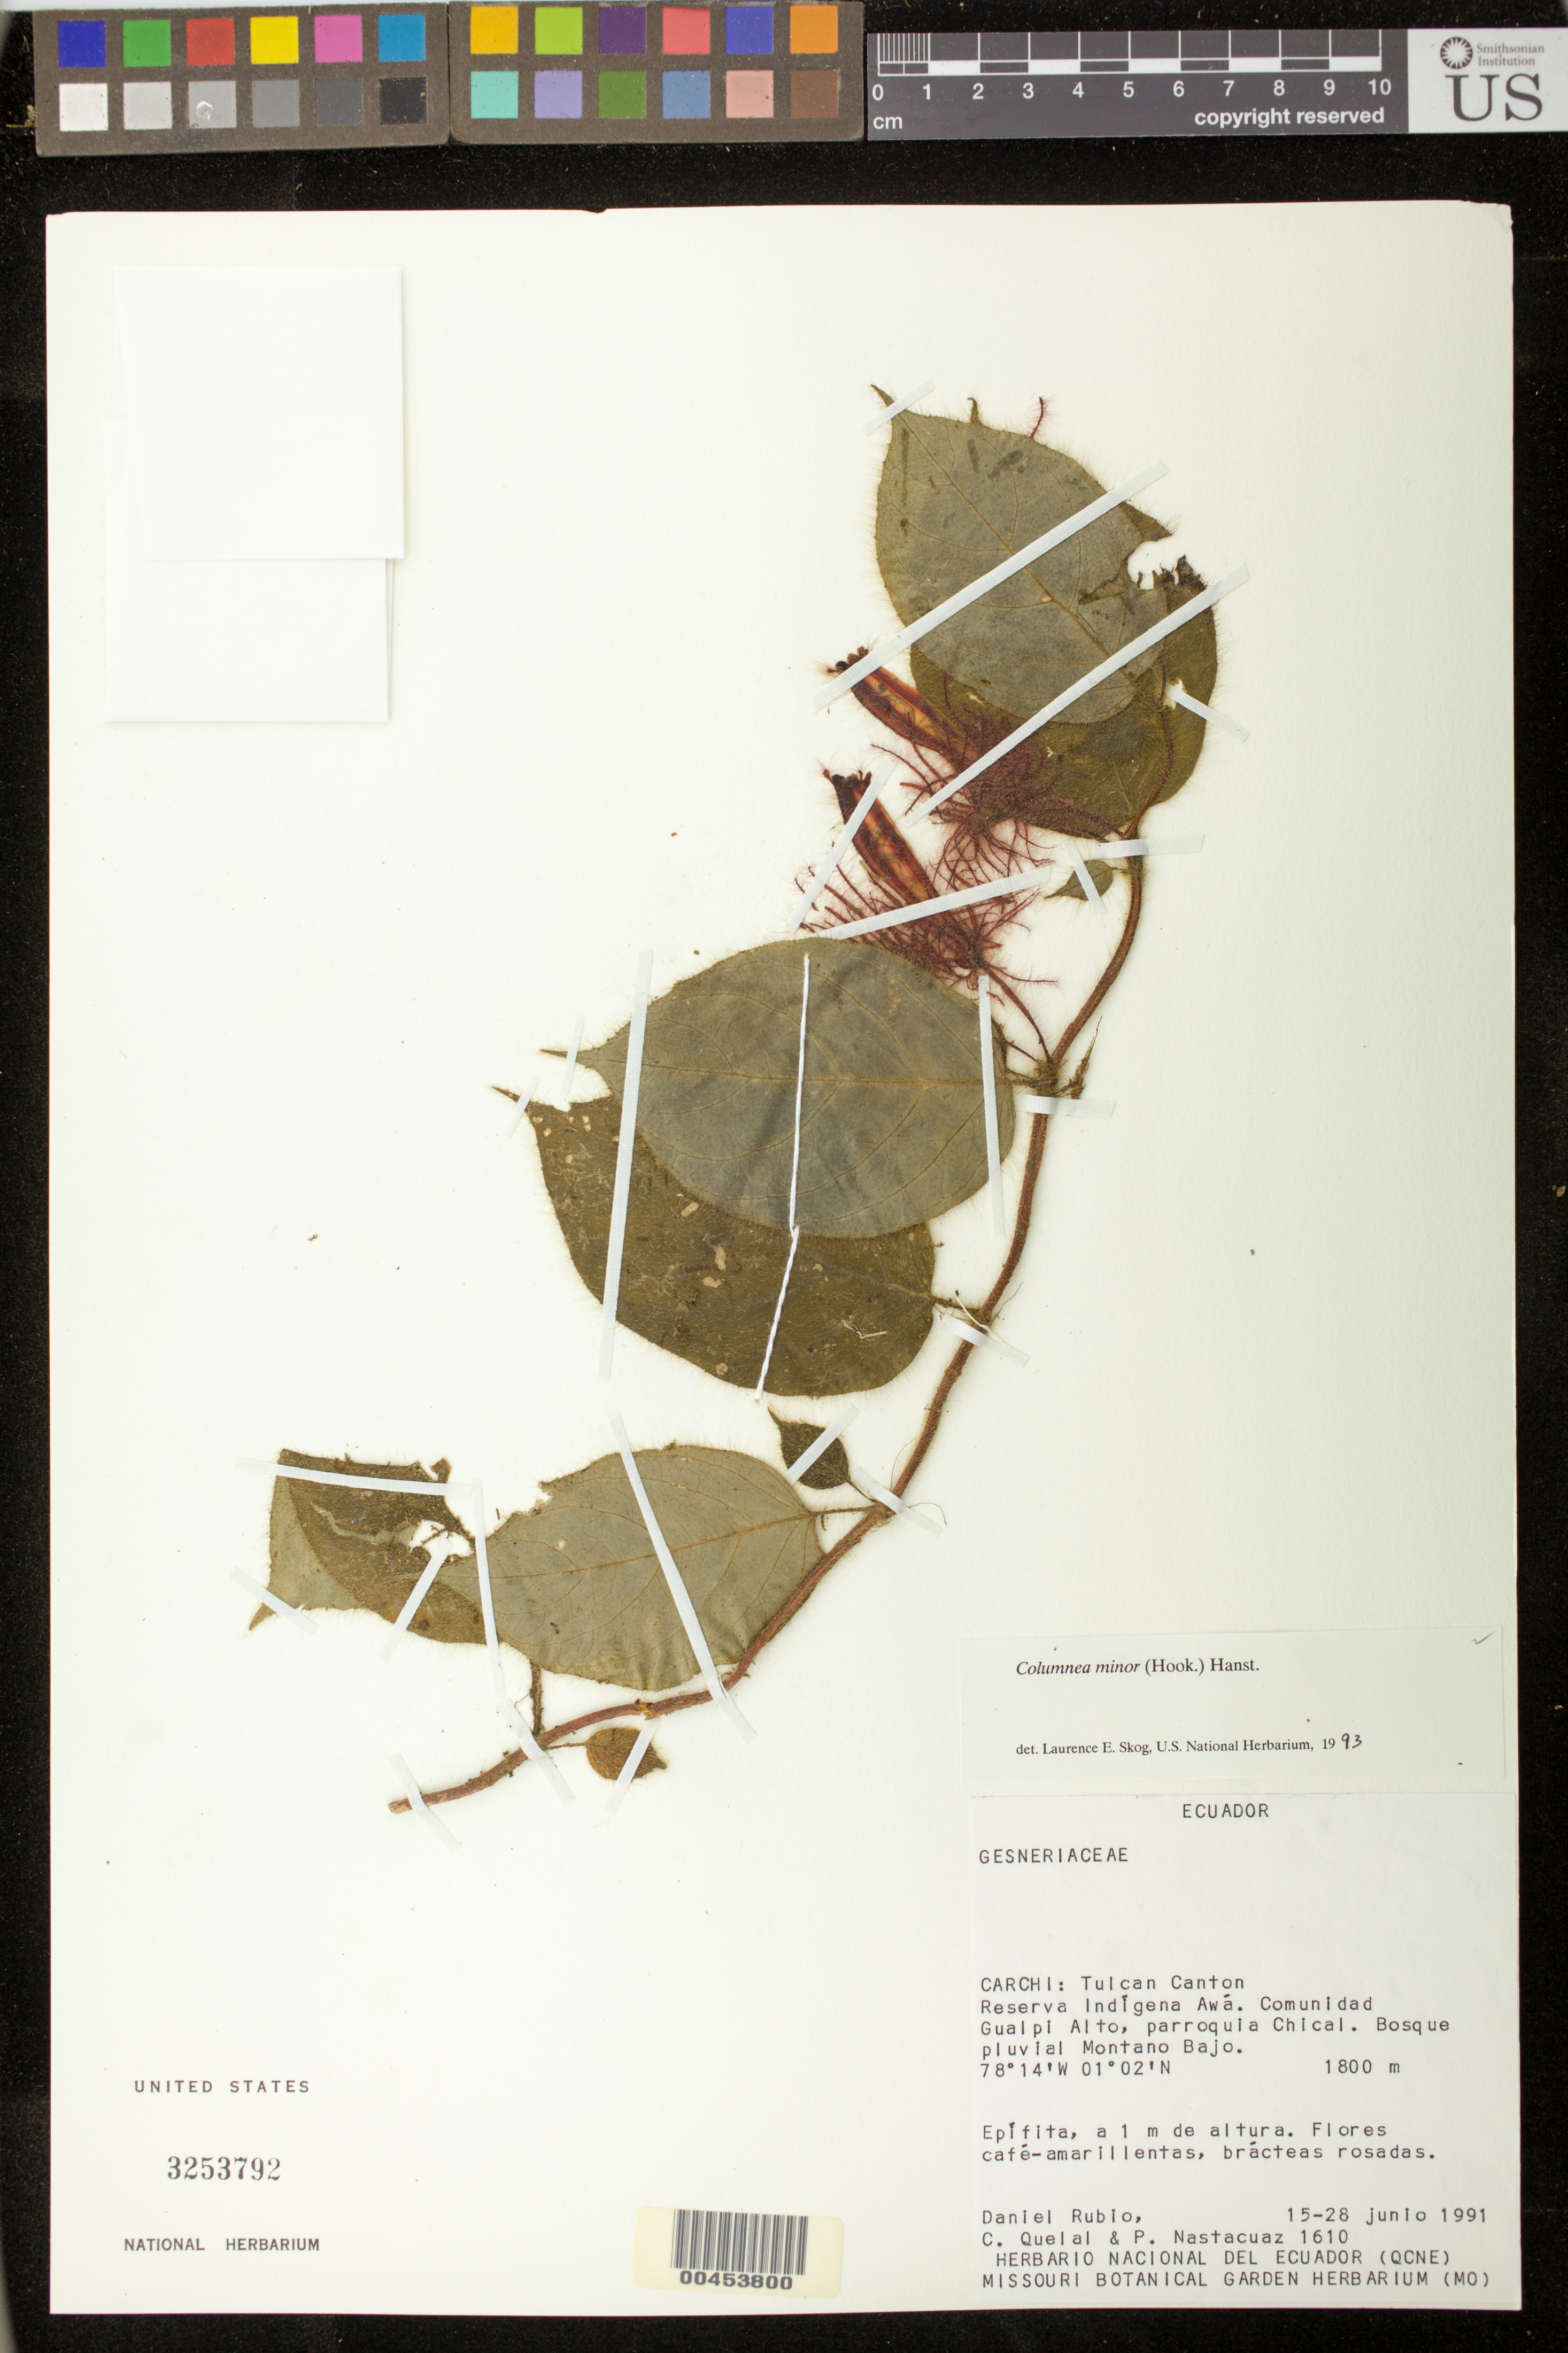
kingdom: Plantae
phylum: Tracheophyta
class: Magnoliopsida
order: Lamiales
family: Gesneriaceae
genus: Columnea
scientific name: Columnea minor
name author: (Hook.) Hanst.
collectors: D. Rubio, C. Quelal & F. Nastacuáz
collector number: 1610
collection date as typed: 15-28 Jul 1991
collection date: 1991-07-15/1991-07-28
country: Ecuador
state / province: Carchi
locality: Tulcan Canton, Indigena Awa-Camumbi Reserve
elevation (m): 1800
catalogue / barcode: US 3253792